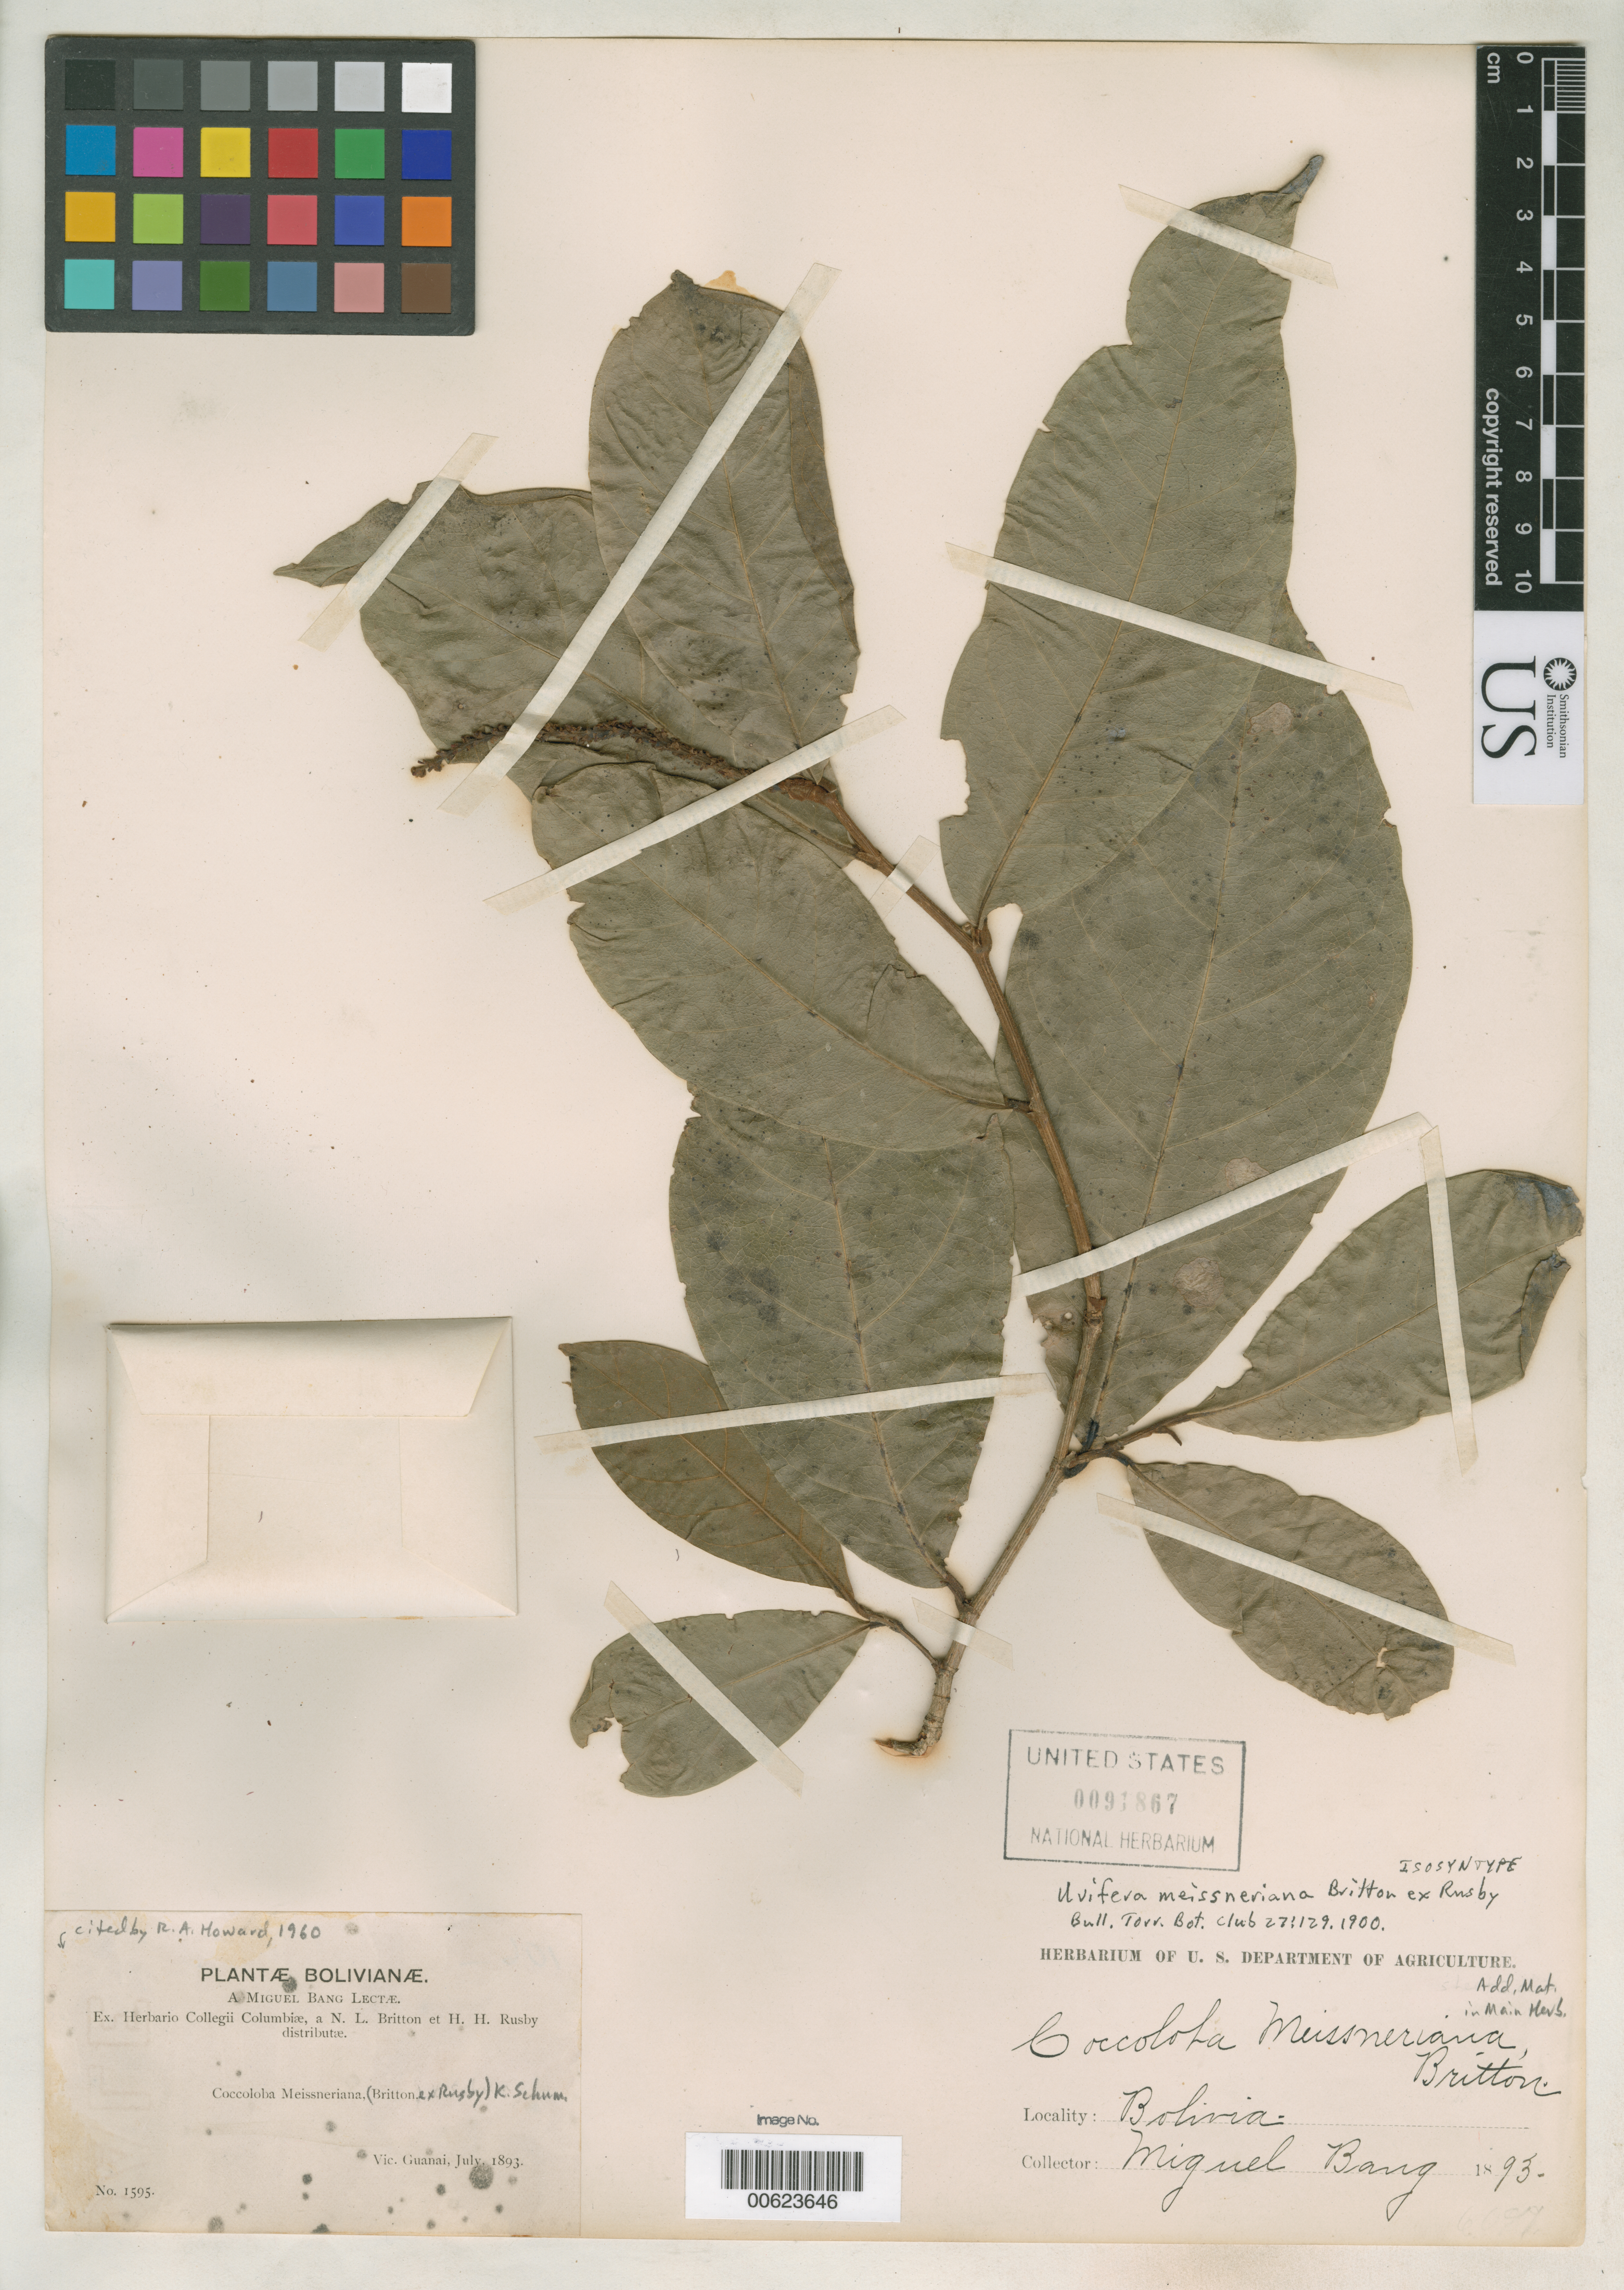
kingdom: Plantae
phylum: Tracheophyta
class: Magnoliopsida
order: Caryophyllales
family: Polygonaceae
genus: Uvifera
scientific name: Uvifera meissneriana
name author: Britton ex Rusby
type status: Isosyntype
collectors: M. Bang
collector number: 1595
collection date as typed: Jul 1893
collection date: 1893-07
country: Bolivia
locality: Vic. Guanai.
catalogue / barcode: US 91867